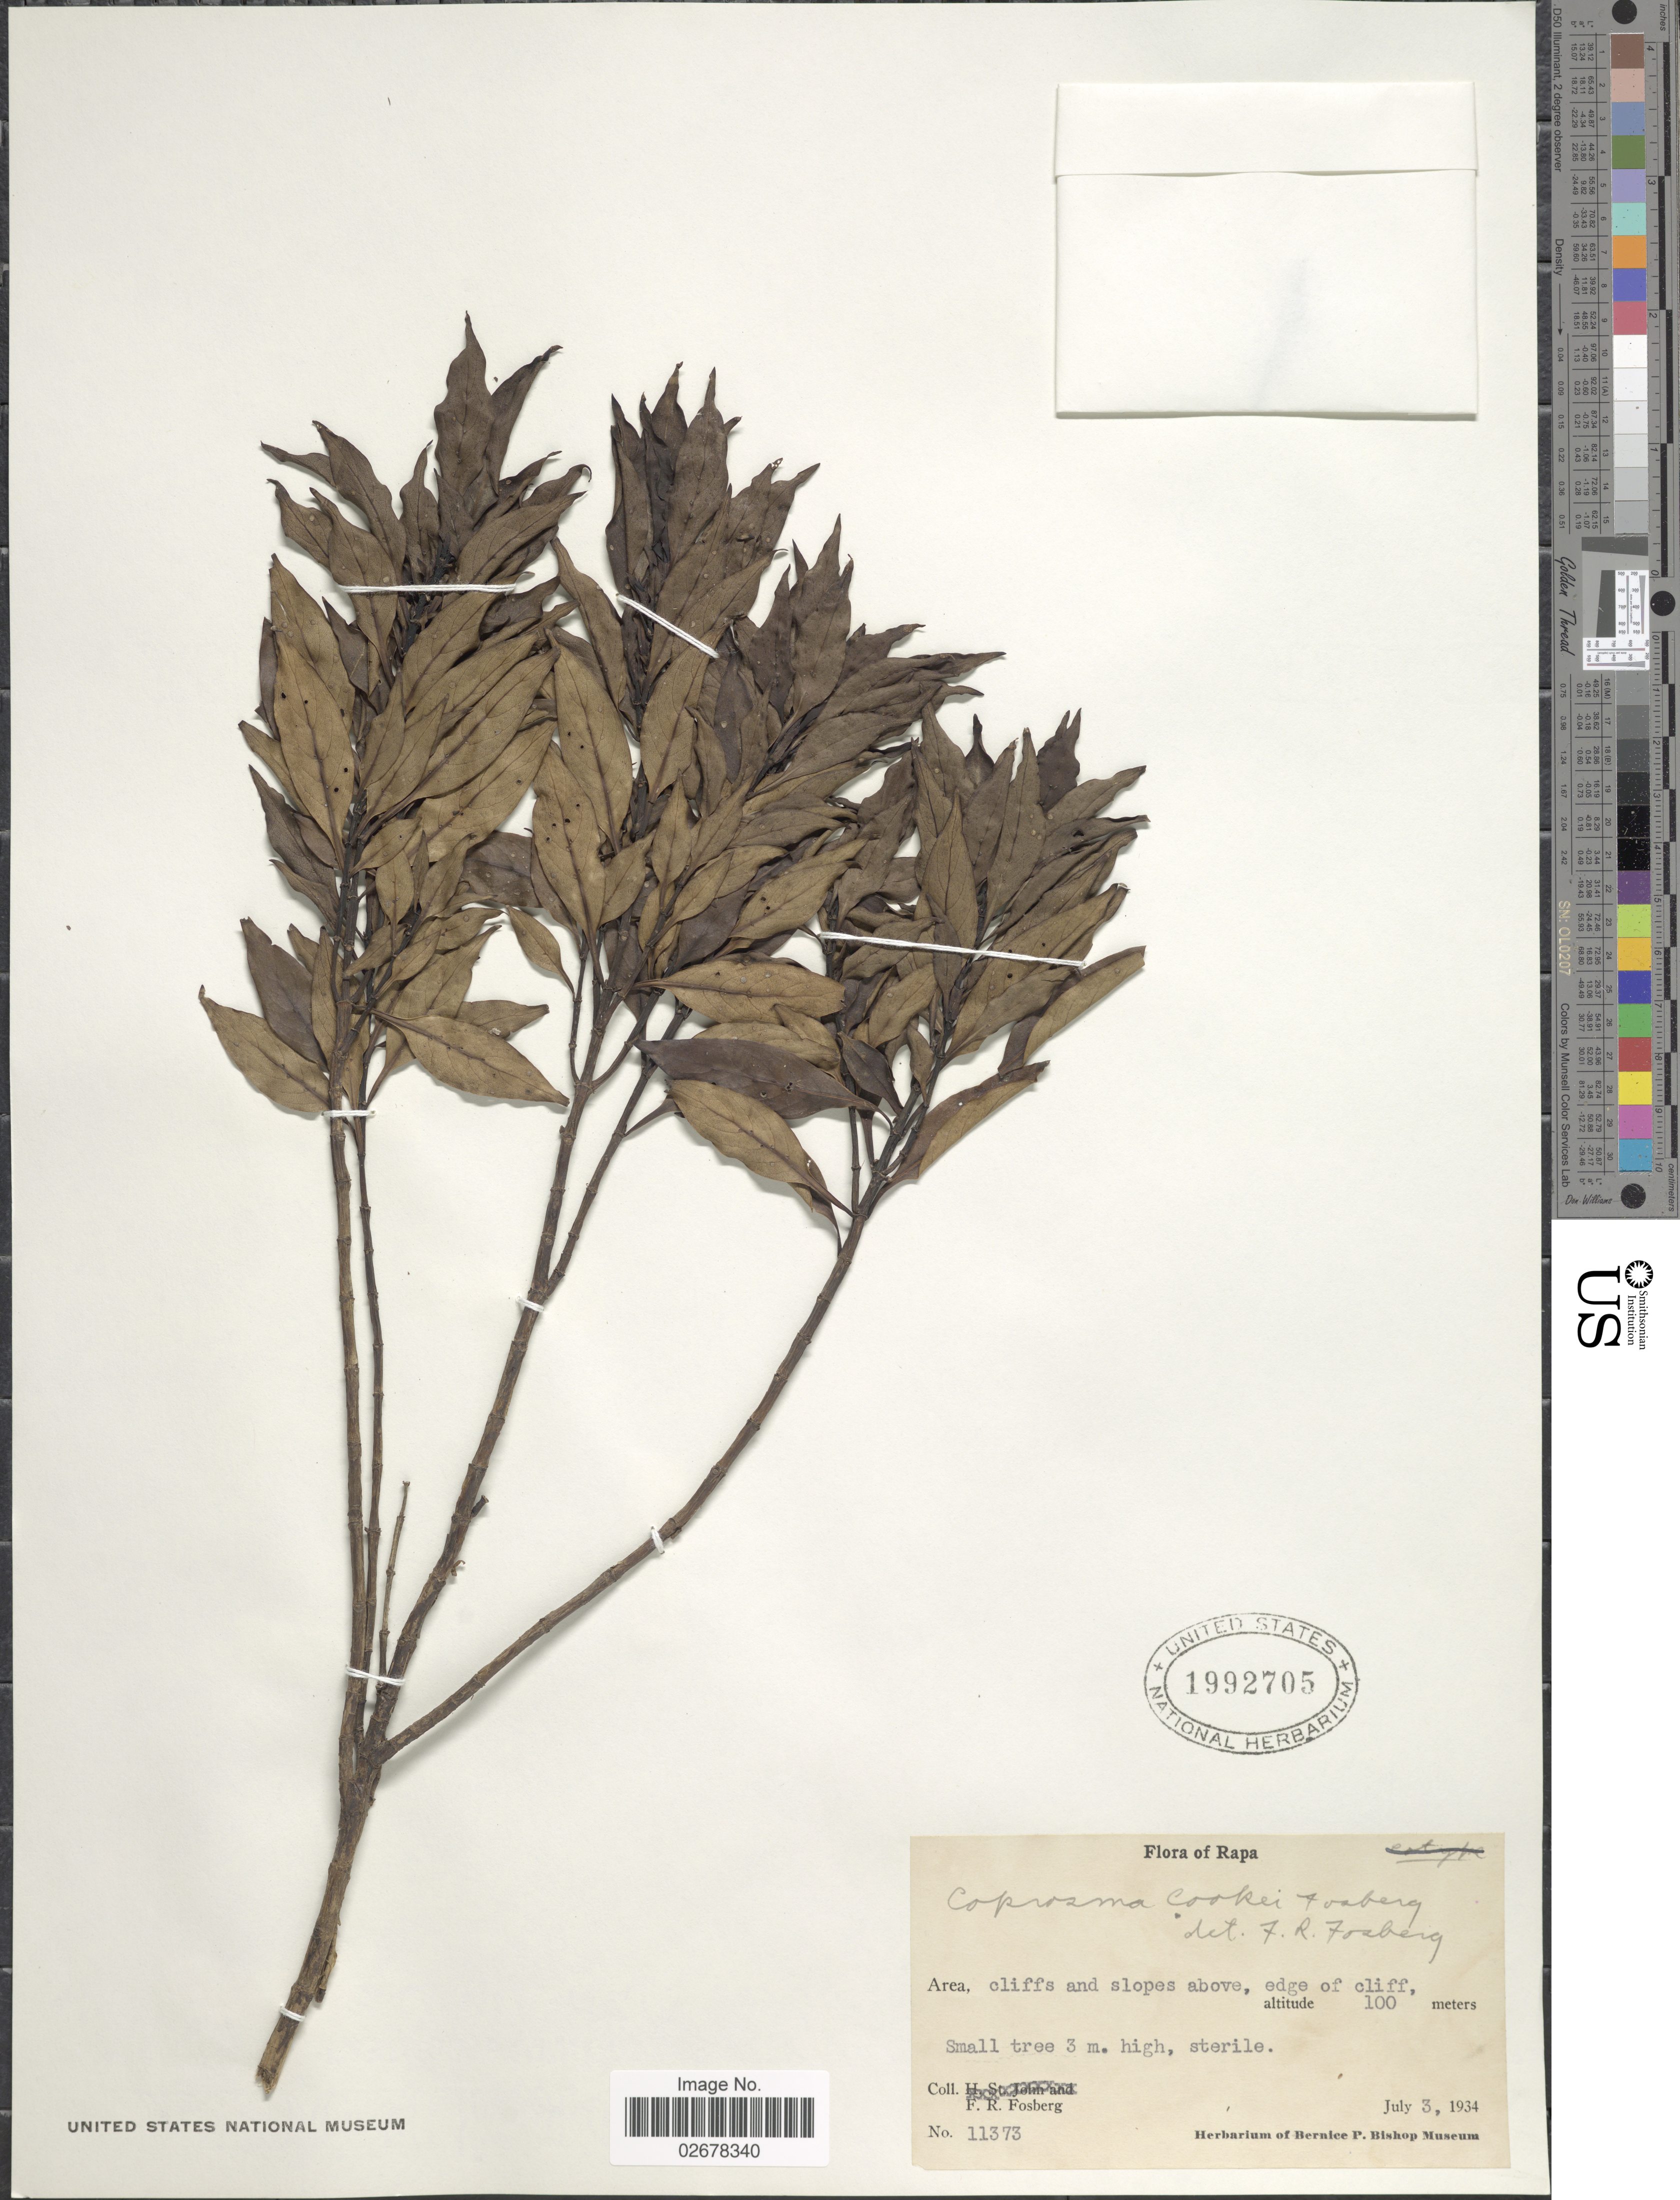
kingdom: Plantae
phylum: Tracheophyta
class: Magnoliopsida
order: Gentianales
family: Rubiaceae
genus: Coprosma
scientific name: Coprosma cookei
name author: Fosberg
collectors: F. R. Fosberg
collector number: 11373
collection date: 1934-07-03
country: French Polynesia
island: Rapa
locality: Rapa, Area, cliffs and slopes above, edge of cliff.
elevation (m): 100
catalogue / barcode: US 1992705